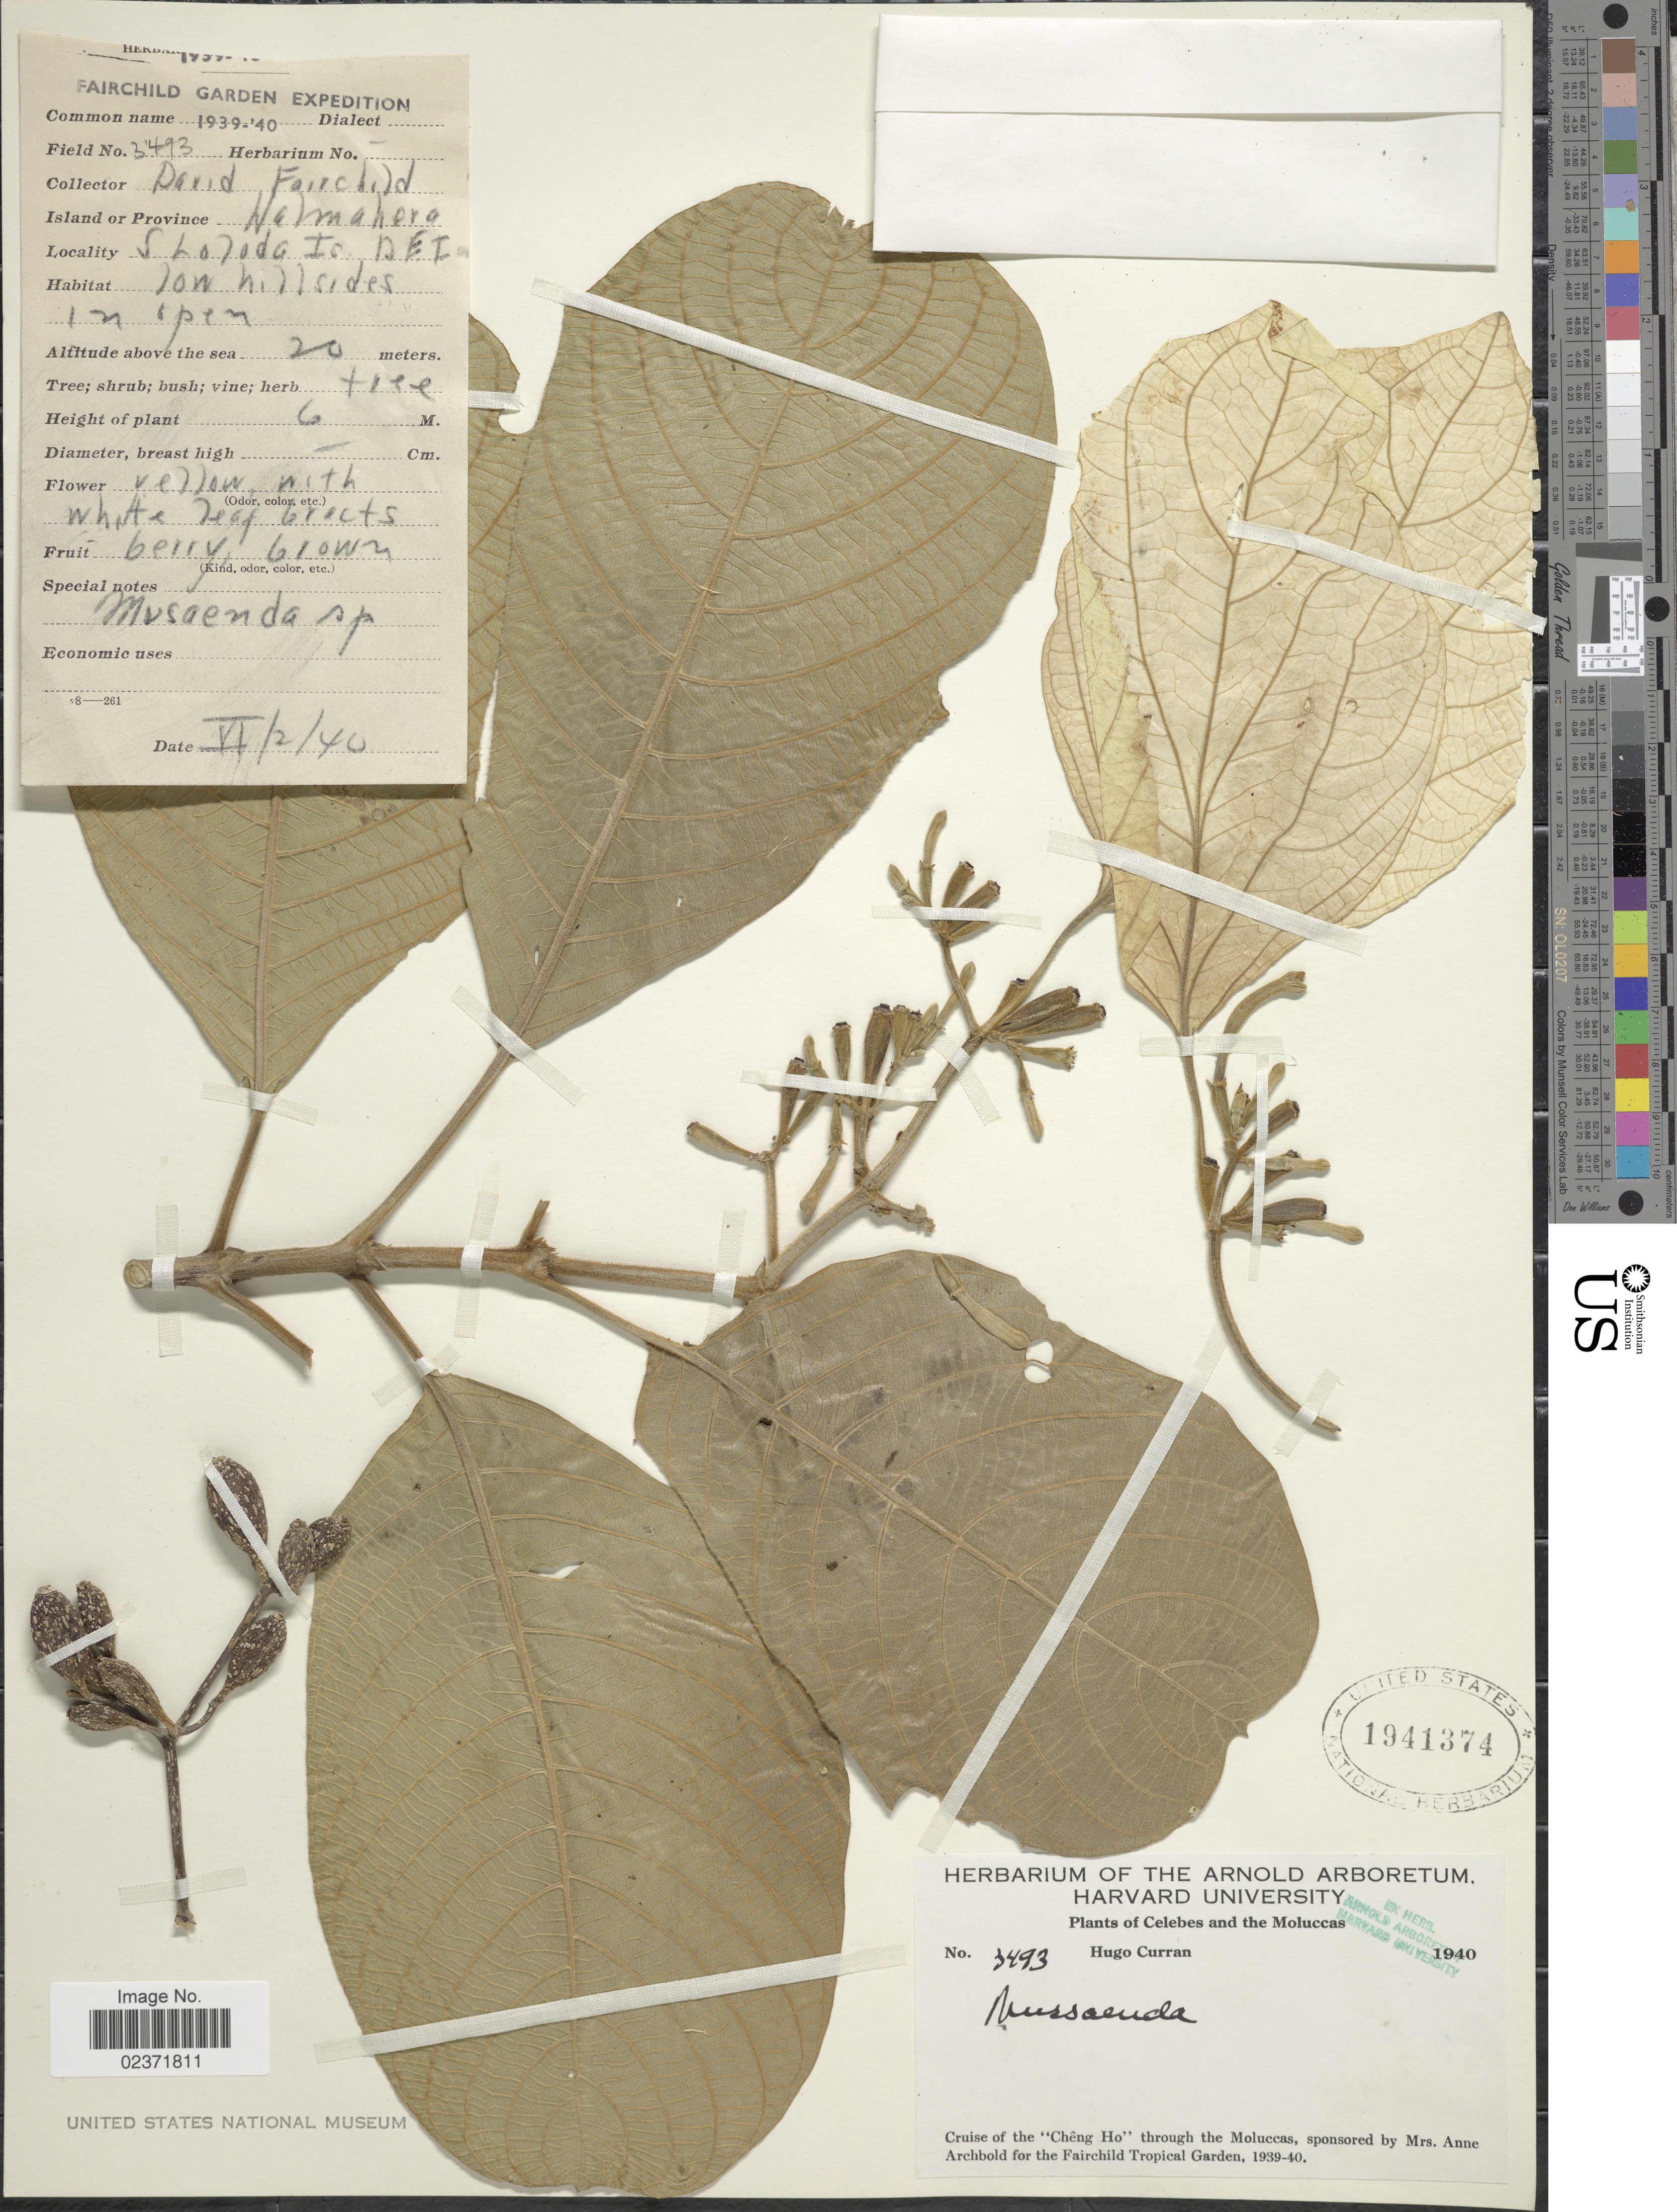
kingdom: Plantae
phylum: Tracheophyta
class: Magnoliopsida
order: Gentianales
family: Rubiaceae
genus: Mussaenda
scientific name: Mussaenda sp.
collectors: H. Curran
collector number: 3493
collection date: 1940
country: Indonesia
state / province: Maluku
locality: Celebes and the Moluccas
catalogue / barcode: US 1941374